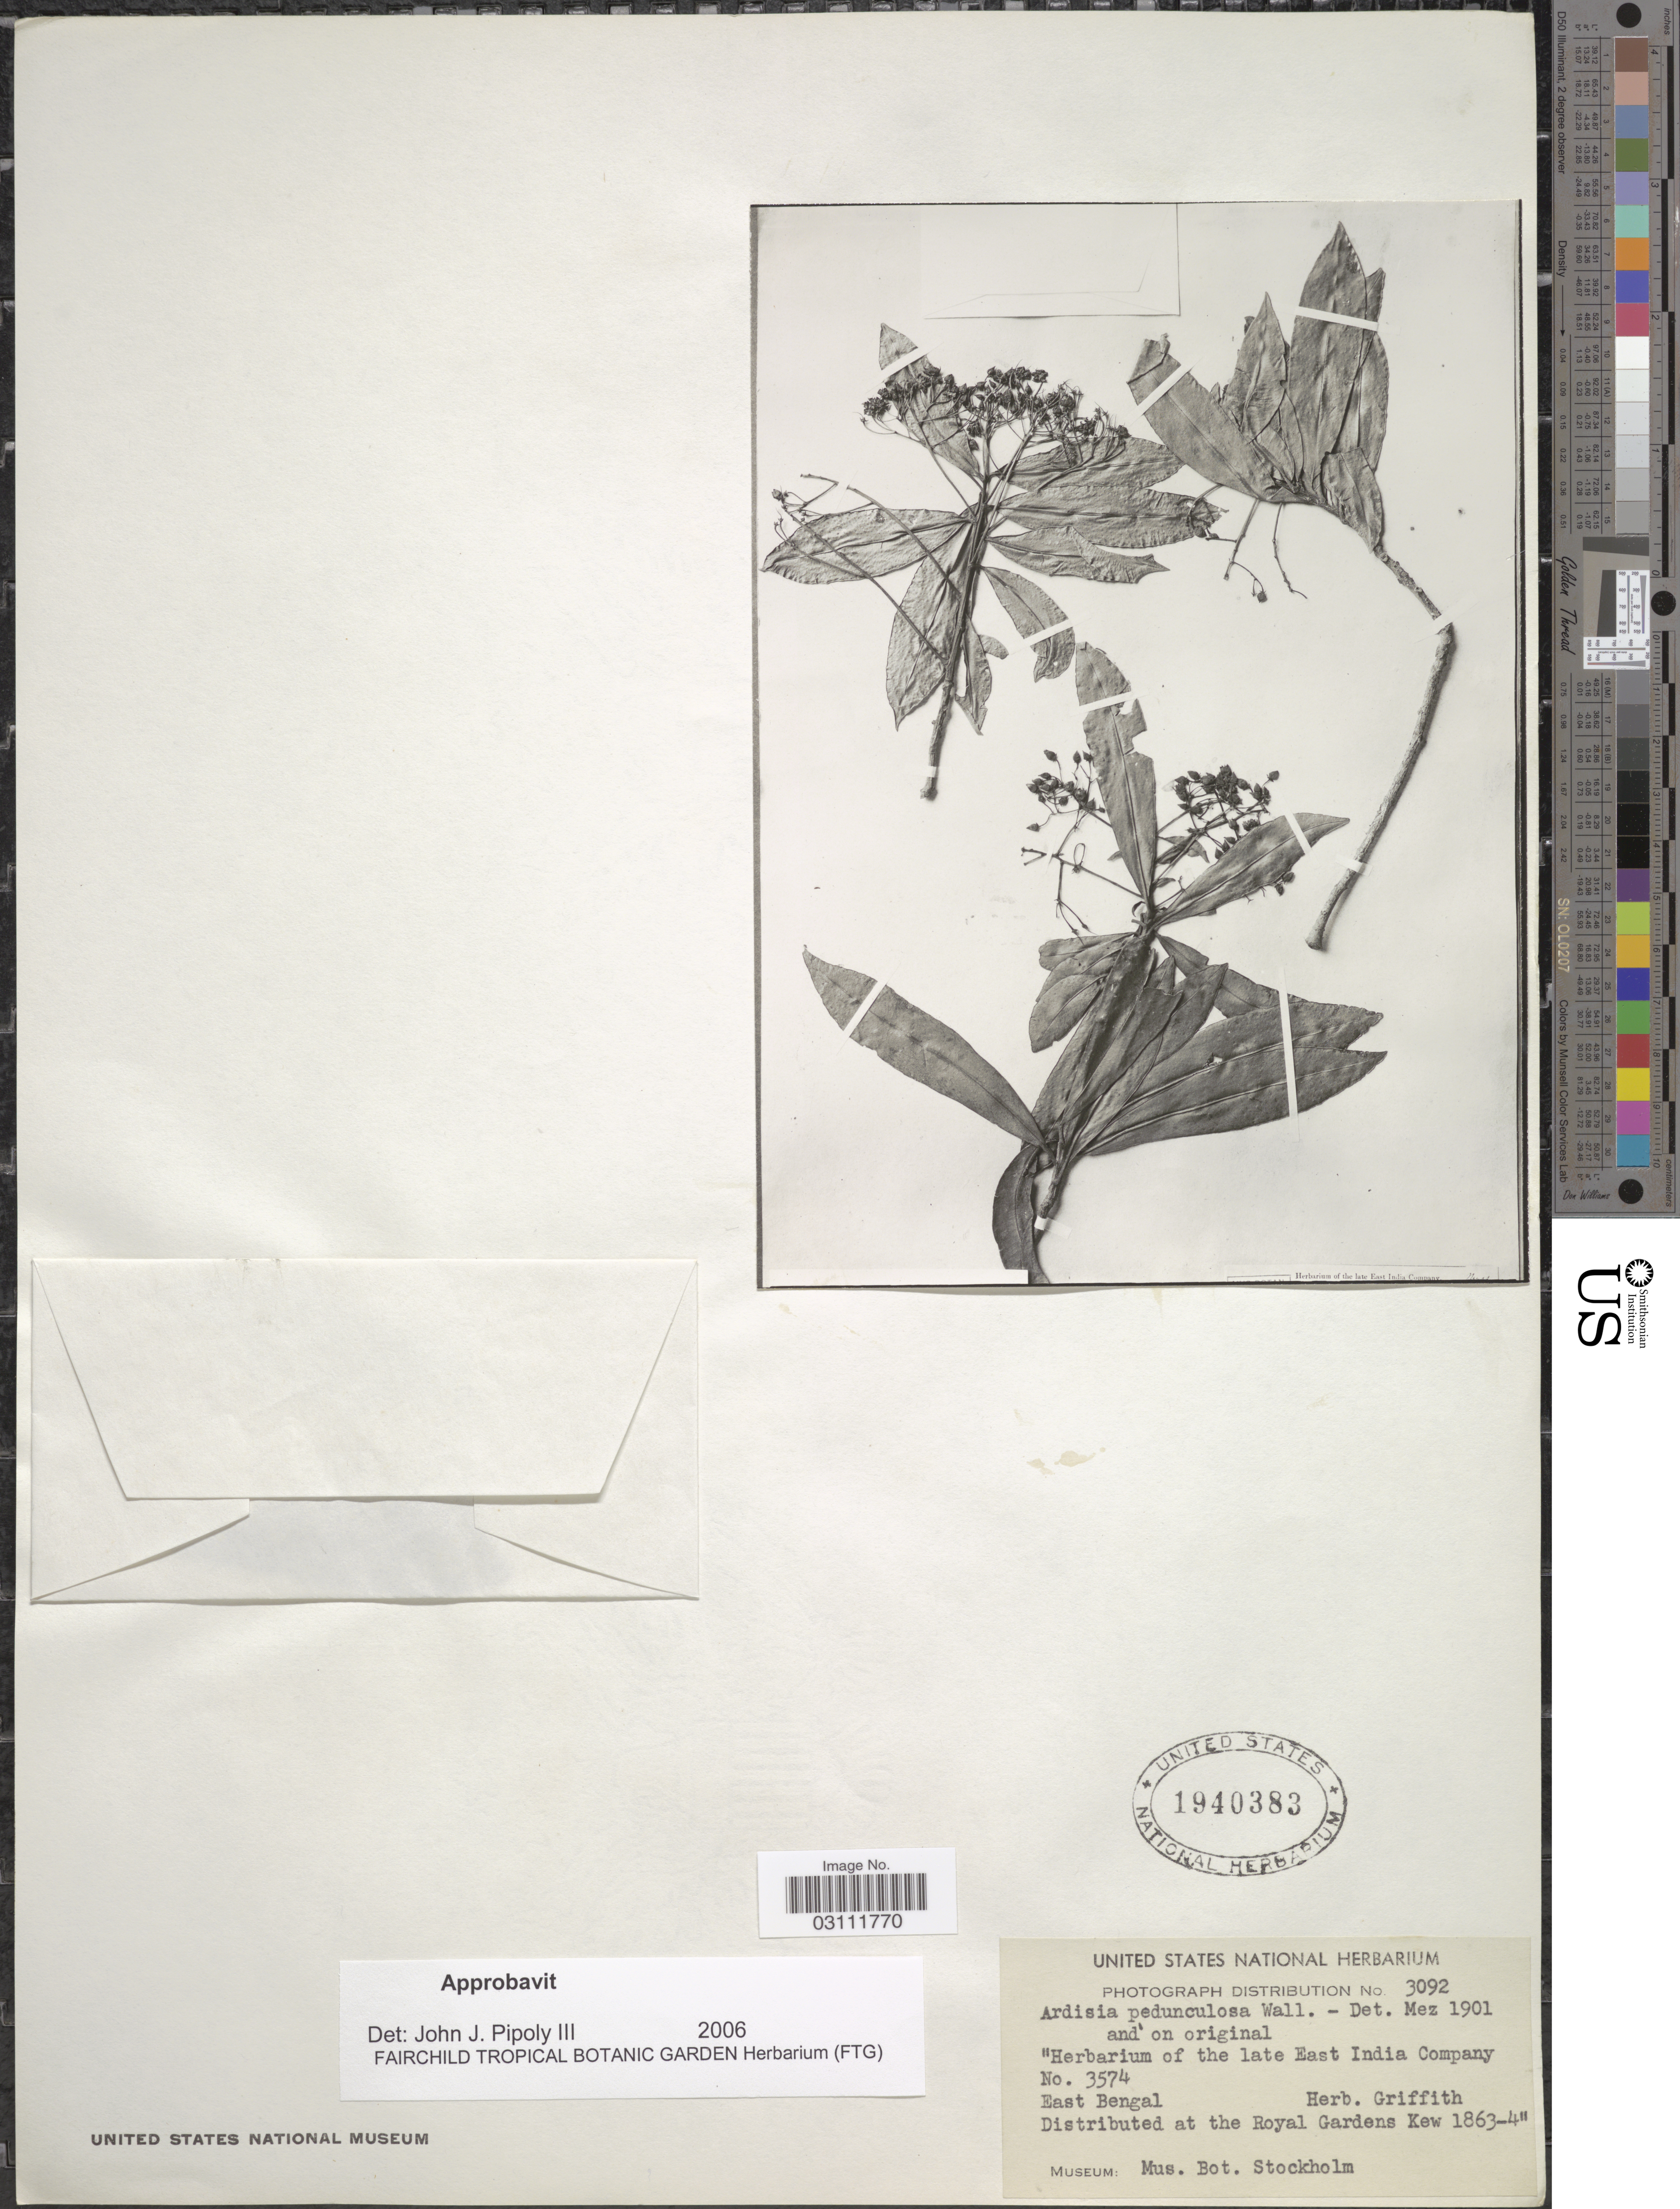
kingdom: Plantae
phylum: Tracheophyta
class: Magnoliopsida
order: Ericales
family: Primulaceae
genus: Ardisia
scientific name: Ardisia pedunculosa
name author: Wall.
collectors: ex herb. Griffith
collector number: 3574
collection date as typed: Transcribed d/m/y: //18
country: India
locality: East Bengal.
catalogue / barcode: US 1940383